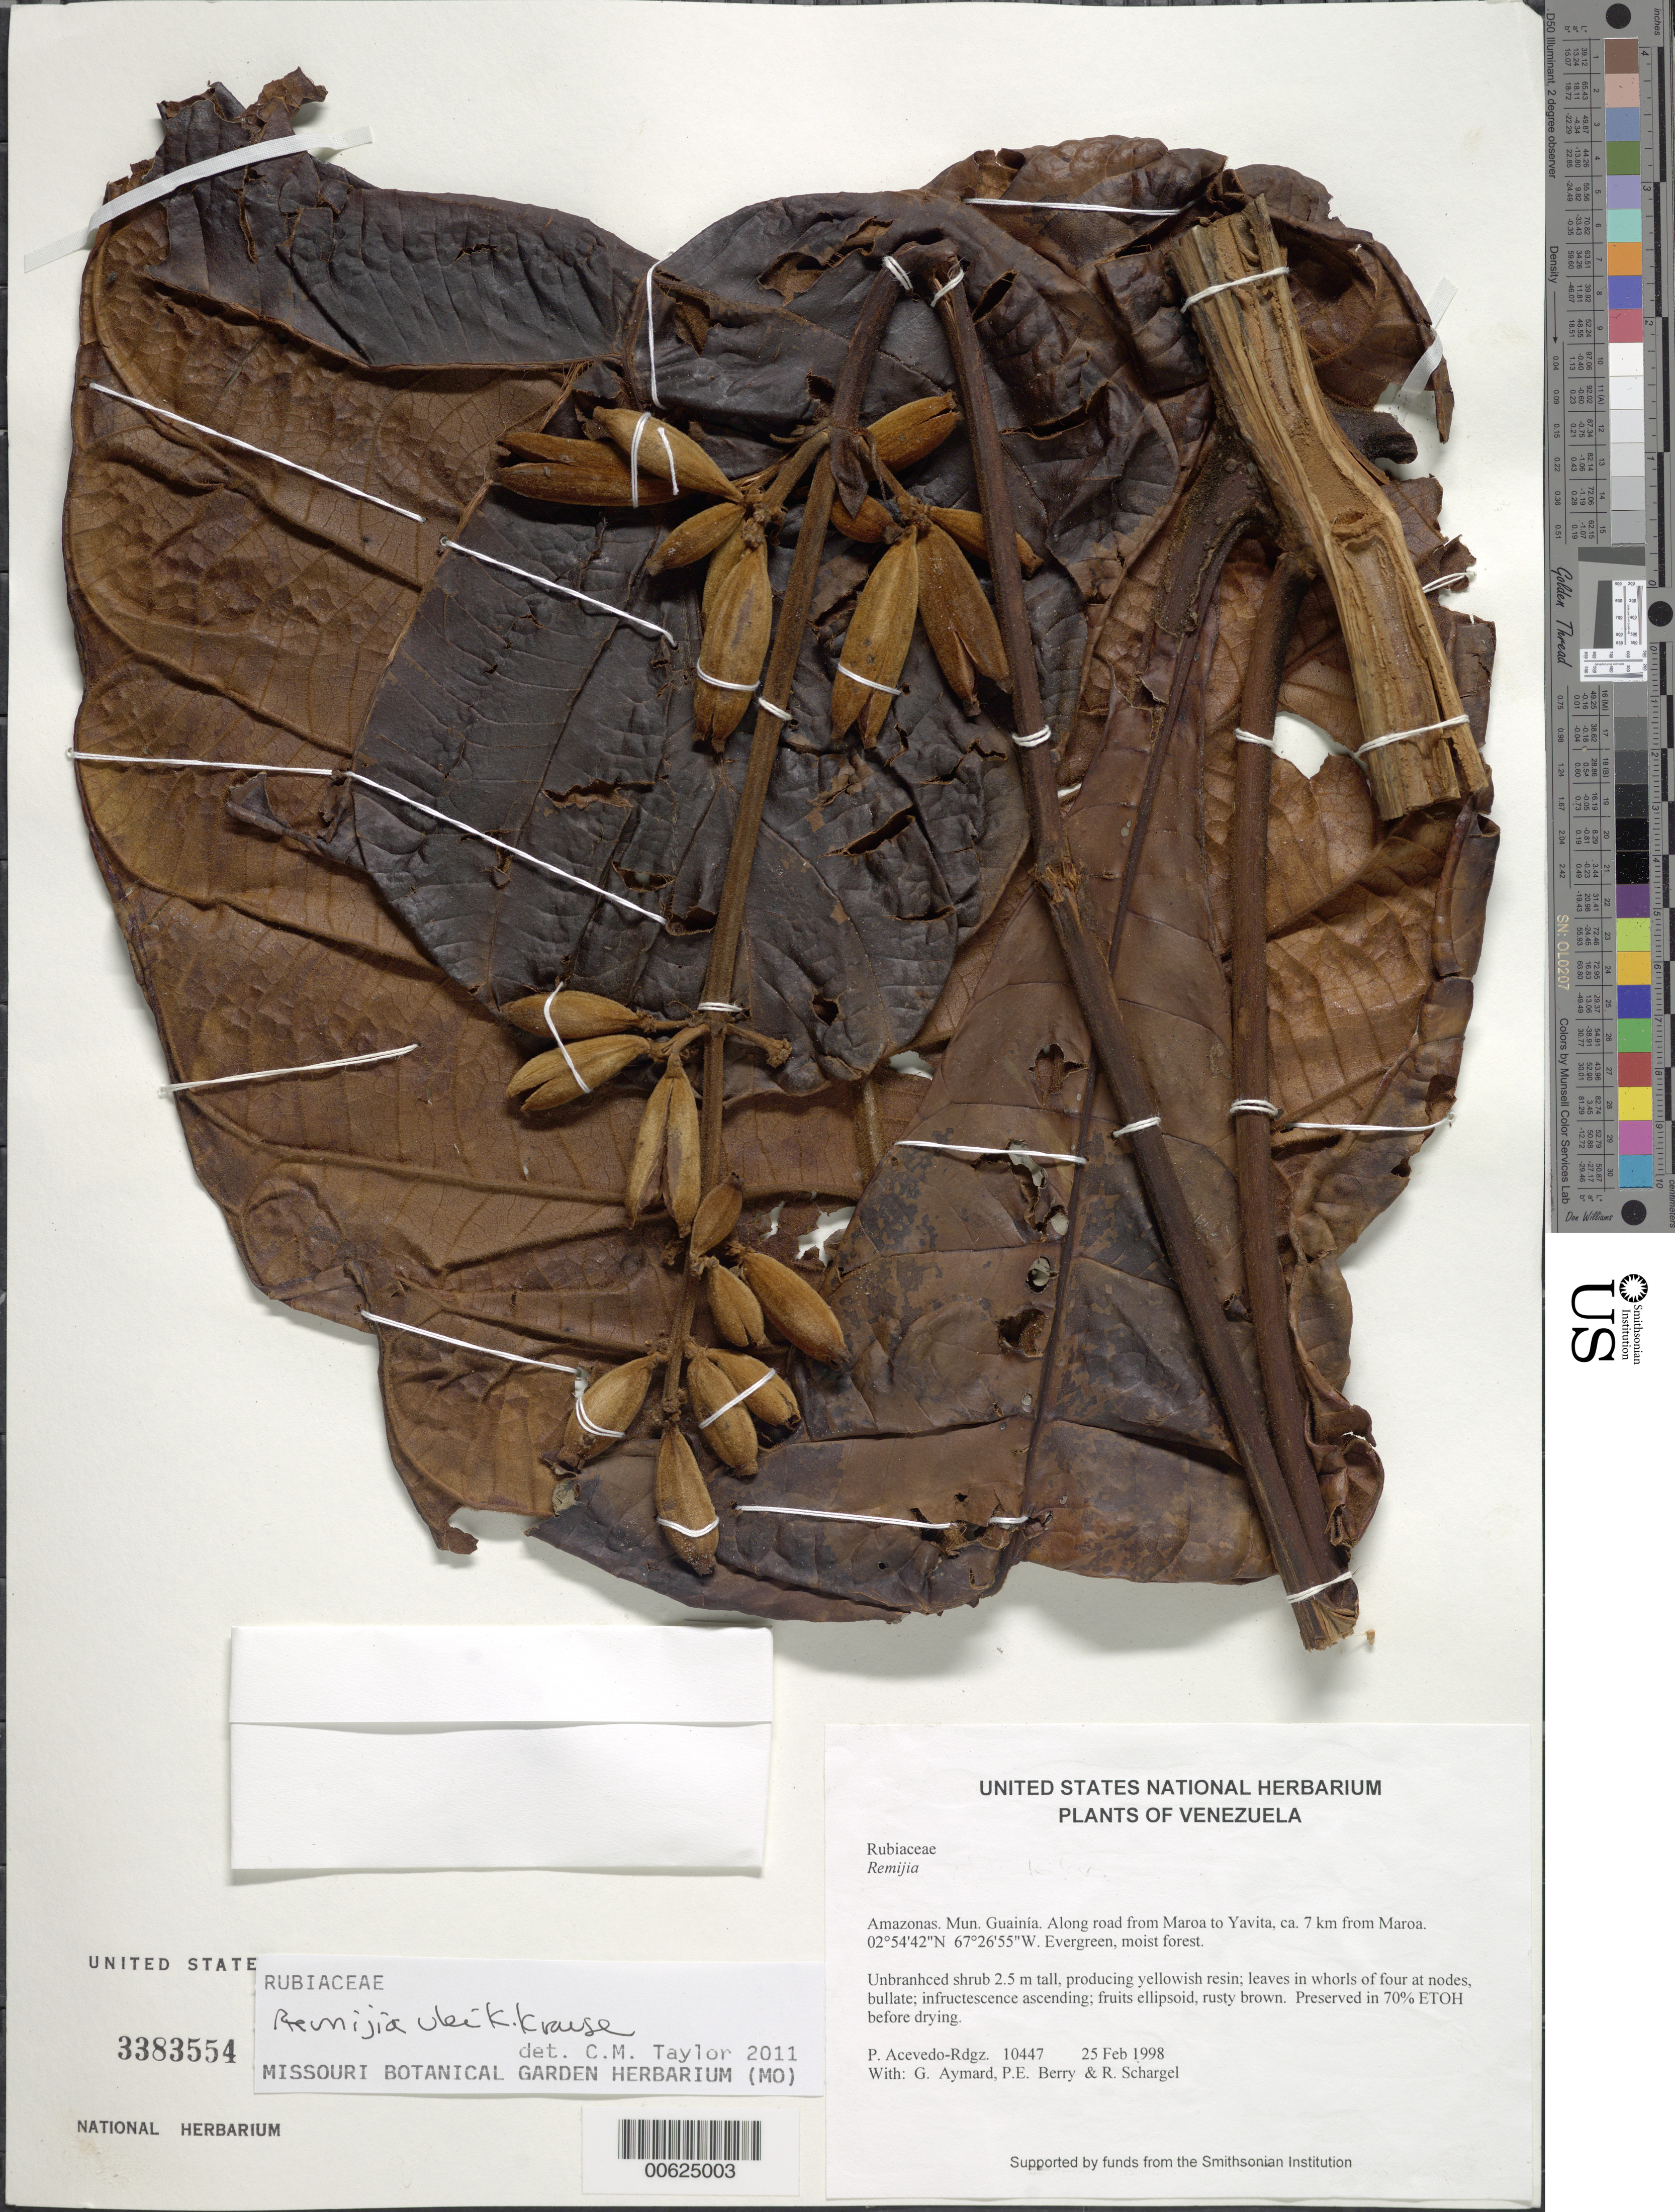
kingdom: Plantae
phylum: Tracheophyta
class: Magnoliopsida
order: Gentianales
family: Rubiaceae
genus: Remijia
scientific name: Remijia ulei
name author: K. Krause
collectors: P. Acevedo-Rodr., G. A. Aymard, P. E. Berry & R. Schargel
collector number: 10447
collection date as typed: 25 Feb 1998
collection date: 1998-02-25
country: Venezuela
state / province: Amazonas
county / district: Maroa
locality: Along road from Maroa to Yavita, ca. 7 km from Maroa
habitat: Evergreen, moist forest.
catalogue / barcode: US 3383554